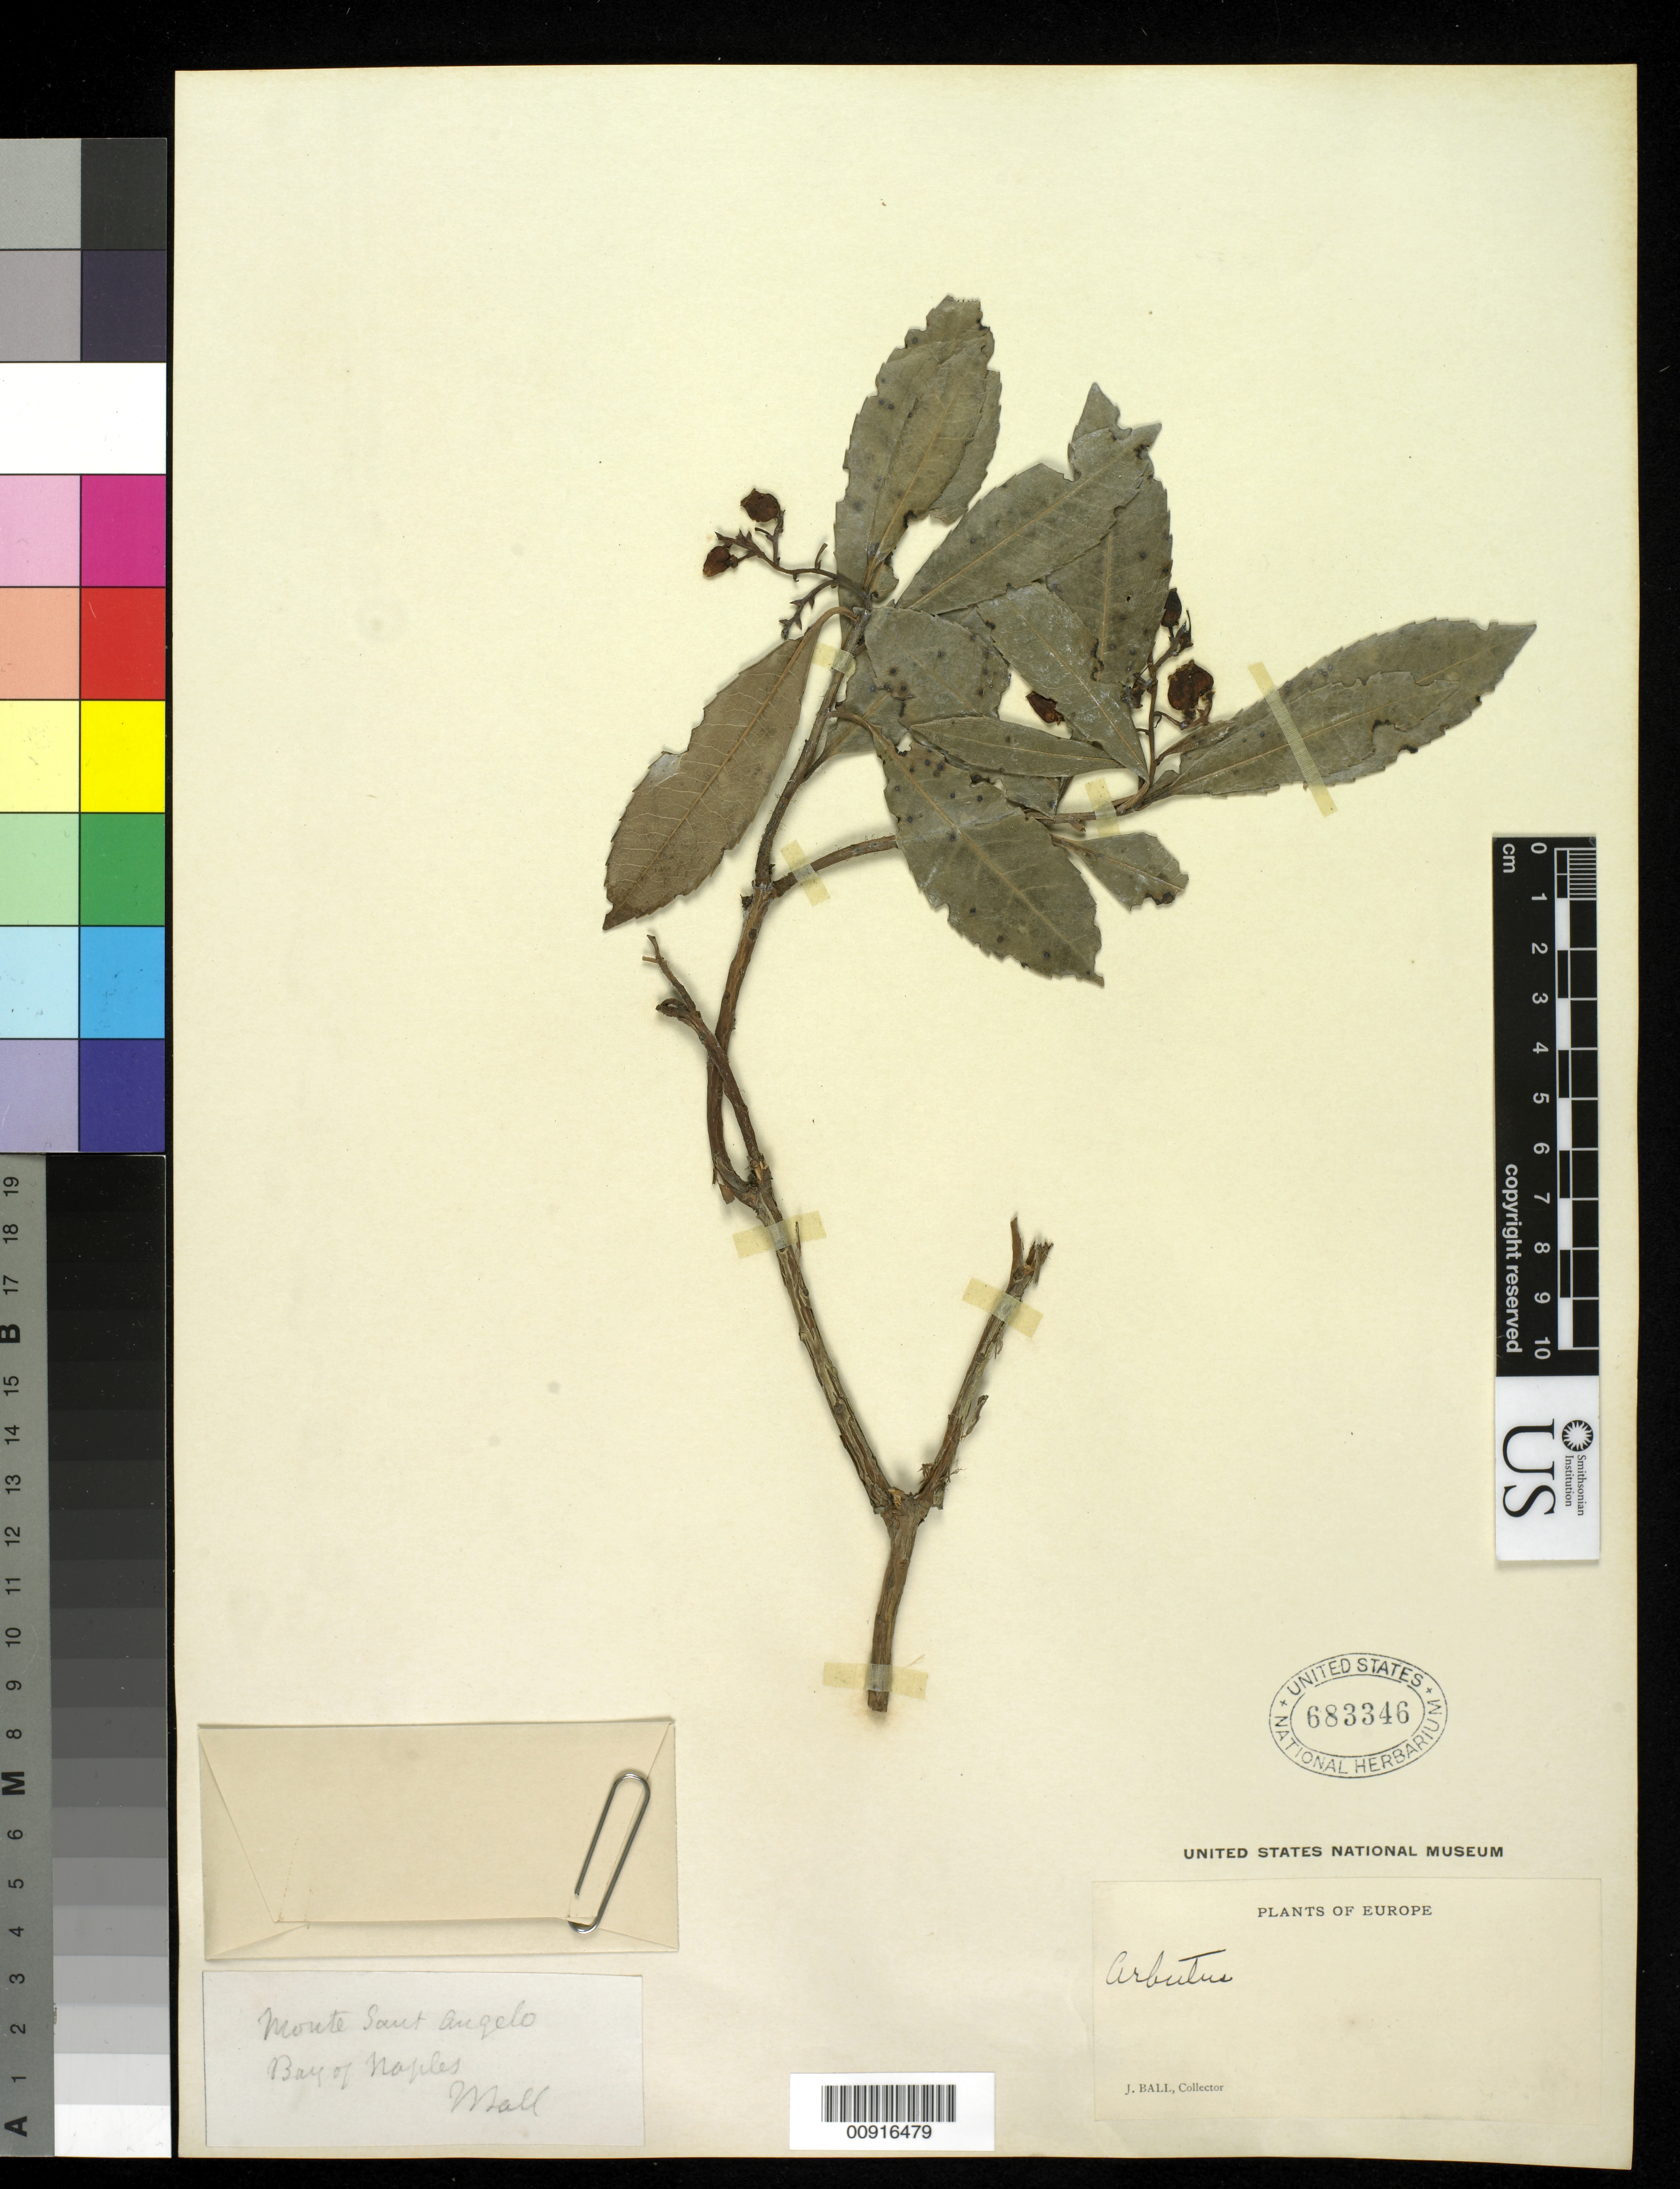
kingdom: Plantae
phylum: Tracheophyta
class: Magnoliopsida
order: Ericales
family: Ericaceae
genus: Arbutus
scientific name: Arbutus sp.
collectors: J. Ball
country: Italy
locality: Bay of Naples ; Monte Sant Angelo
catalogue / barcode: US 683346